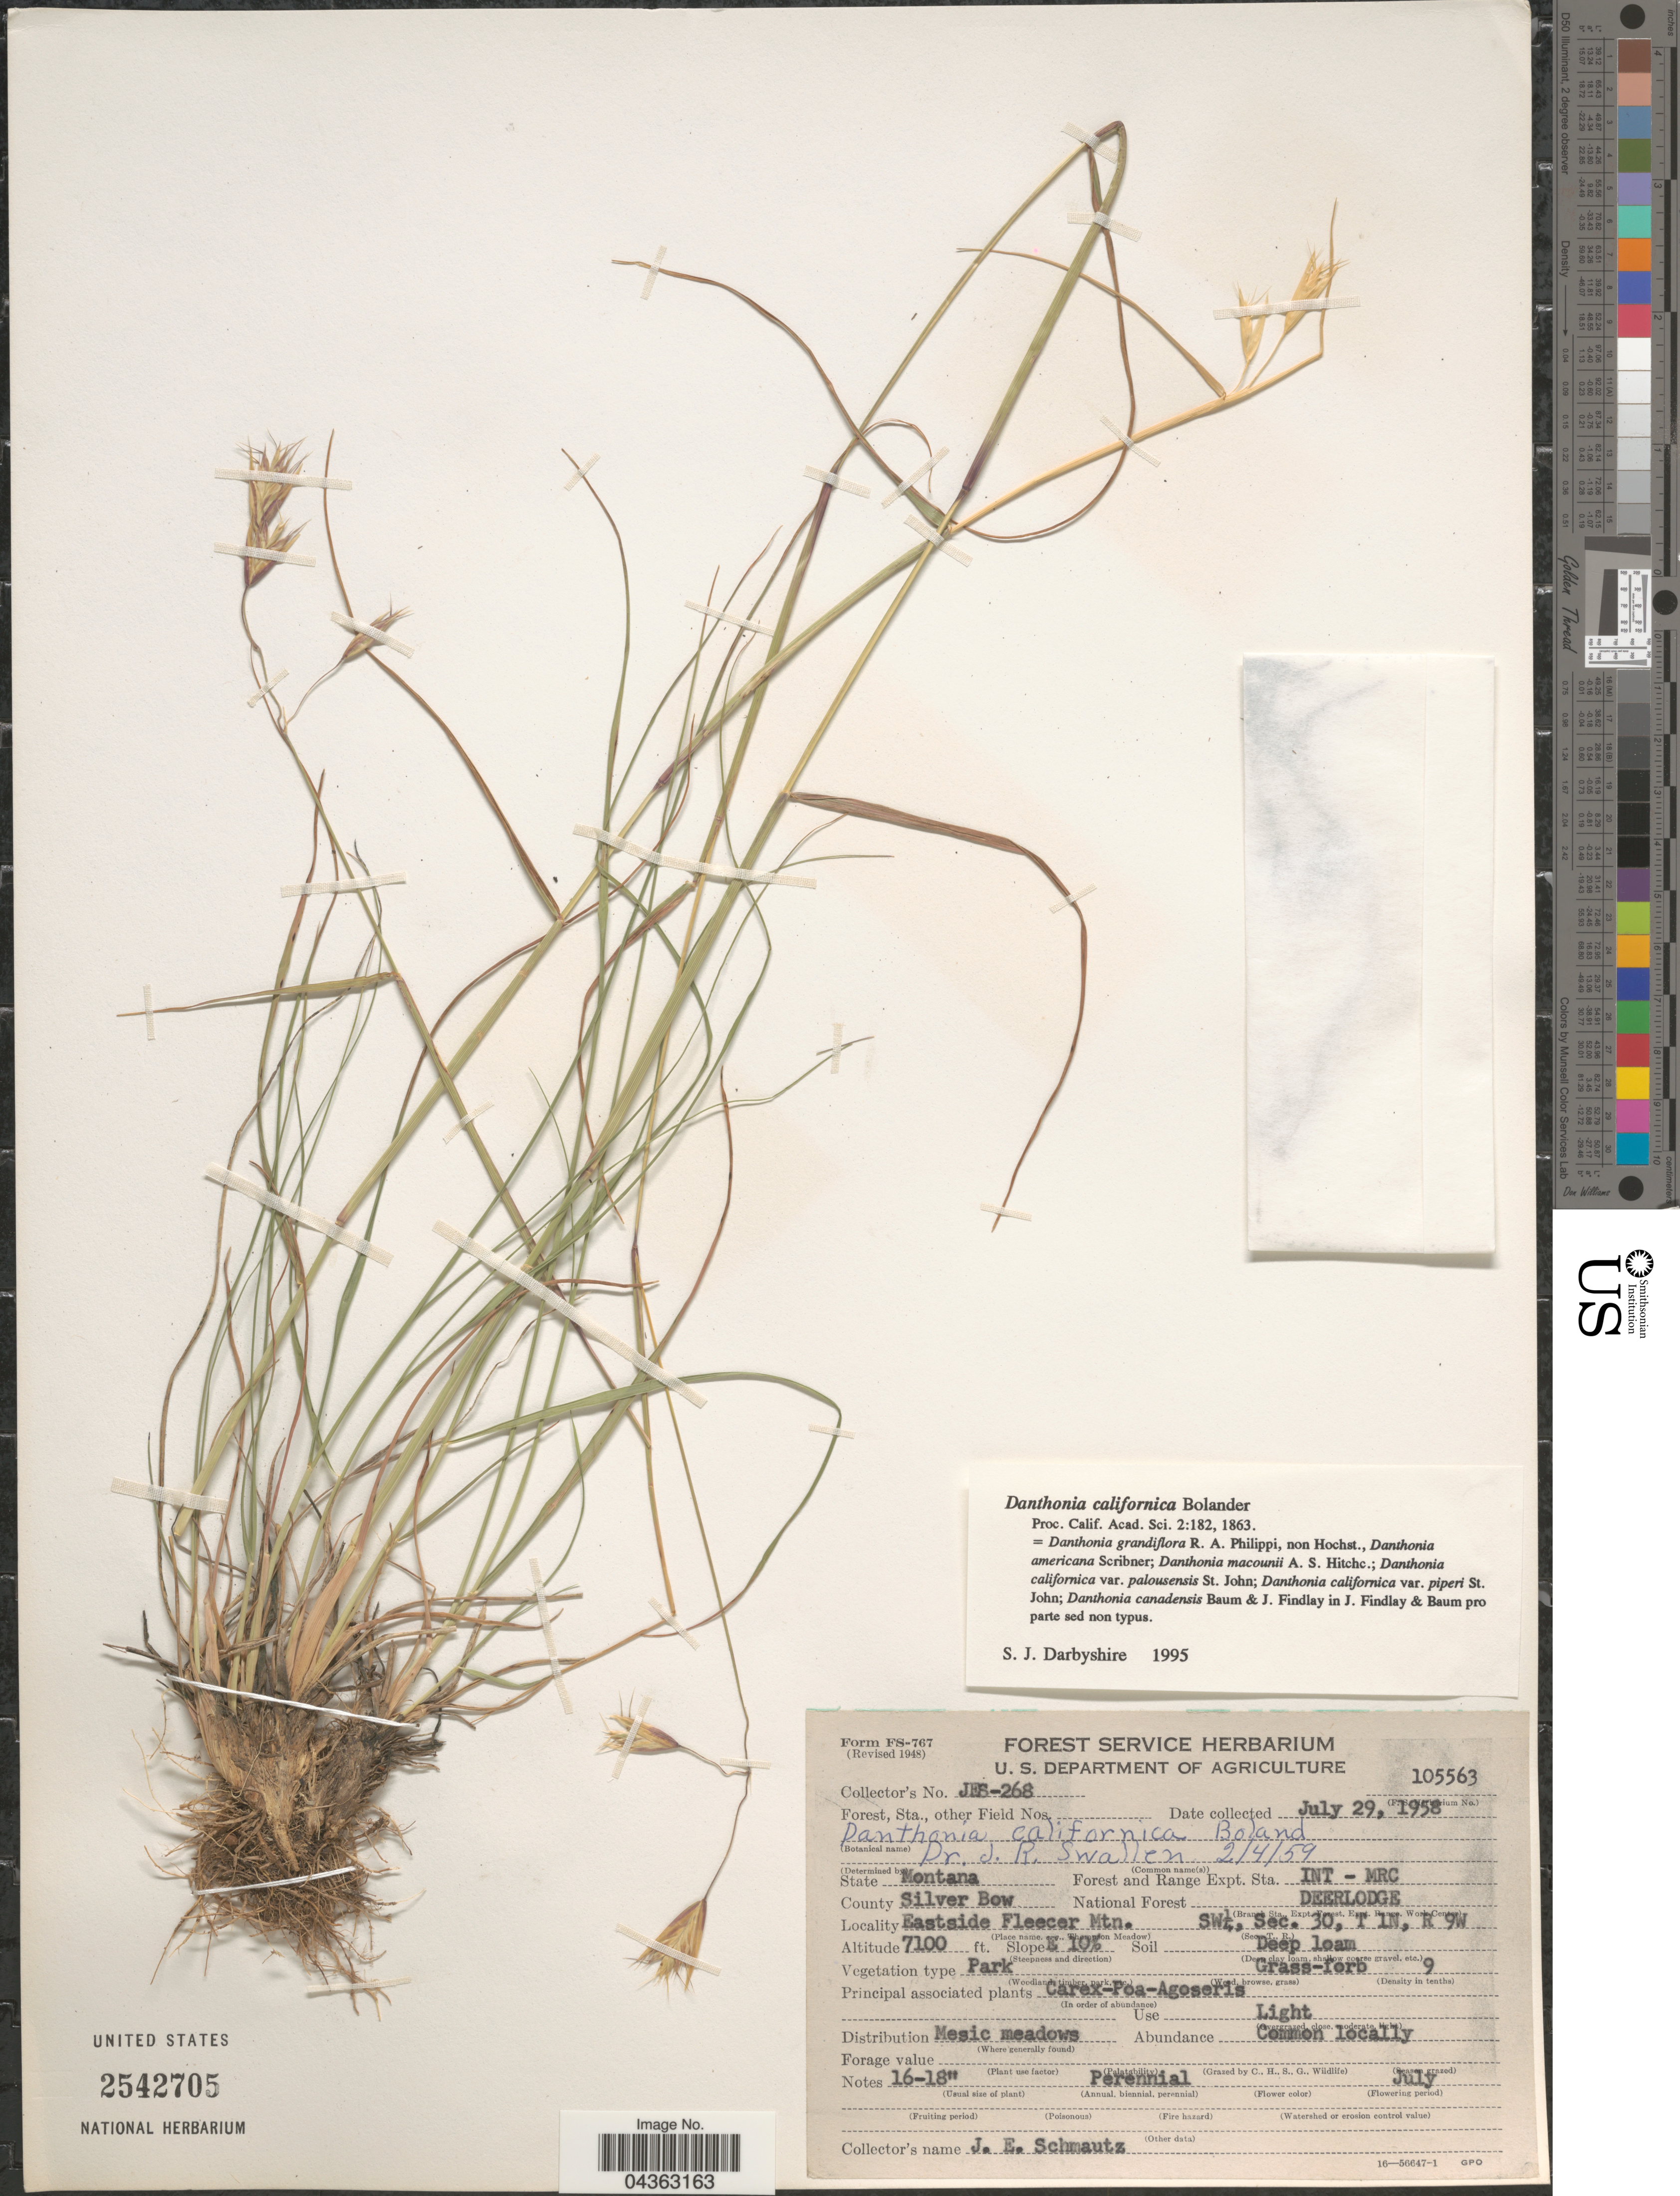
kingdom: Plantae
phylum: Tracheophyta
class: Liliopsida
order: Poales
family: Poaceae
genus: Danthonia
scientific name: Danthonia californica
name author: Bol.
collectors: J. Schmautz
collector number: JES-268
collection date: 1958-07-29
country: United States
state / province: Montana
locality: Forest and Range Expt. Sta. INT - MRC. County Silver Bow. National Forest Deerlodge. Eastside Fleecer Mtn. SW¼, Sec. 30, T 1N, R 9W.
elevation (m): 2164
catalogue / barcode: US 2542705